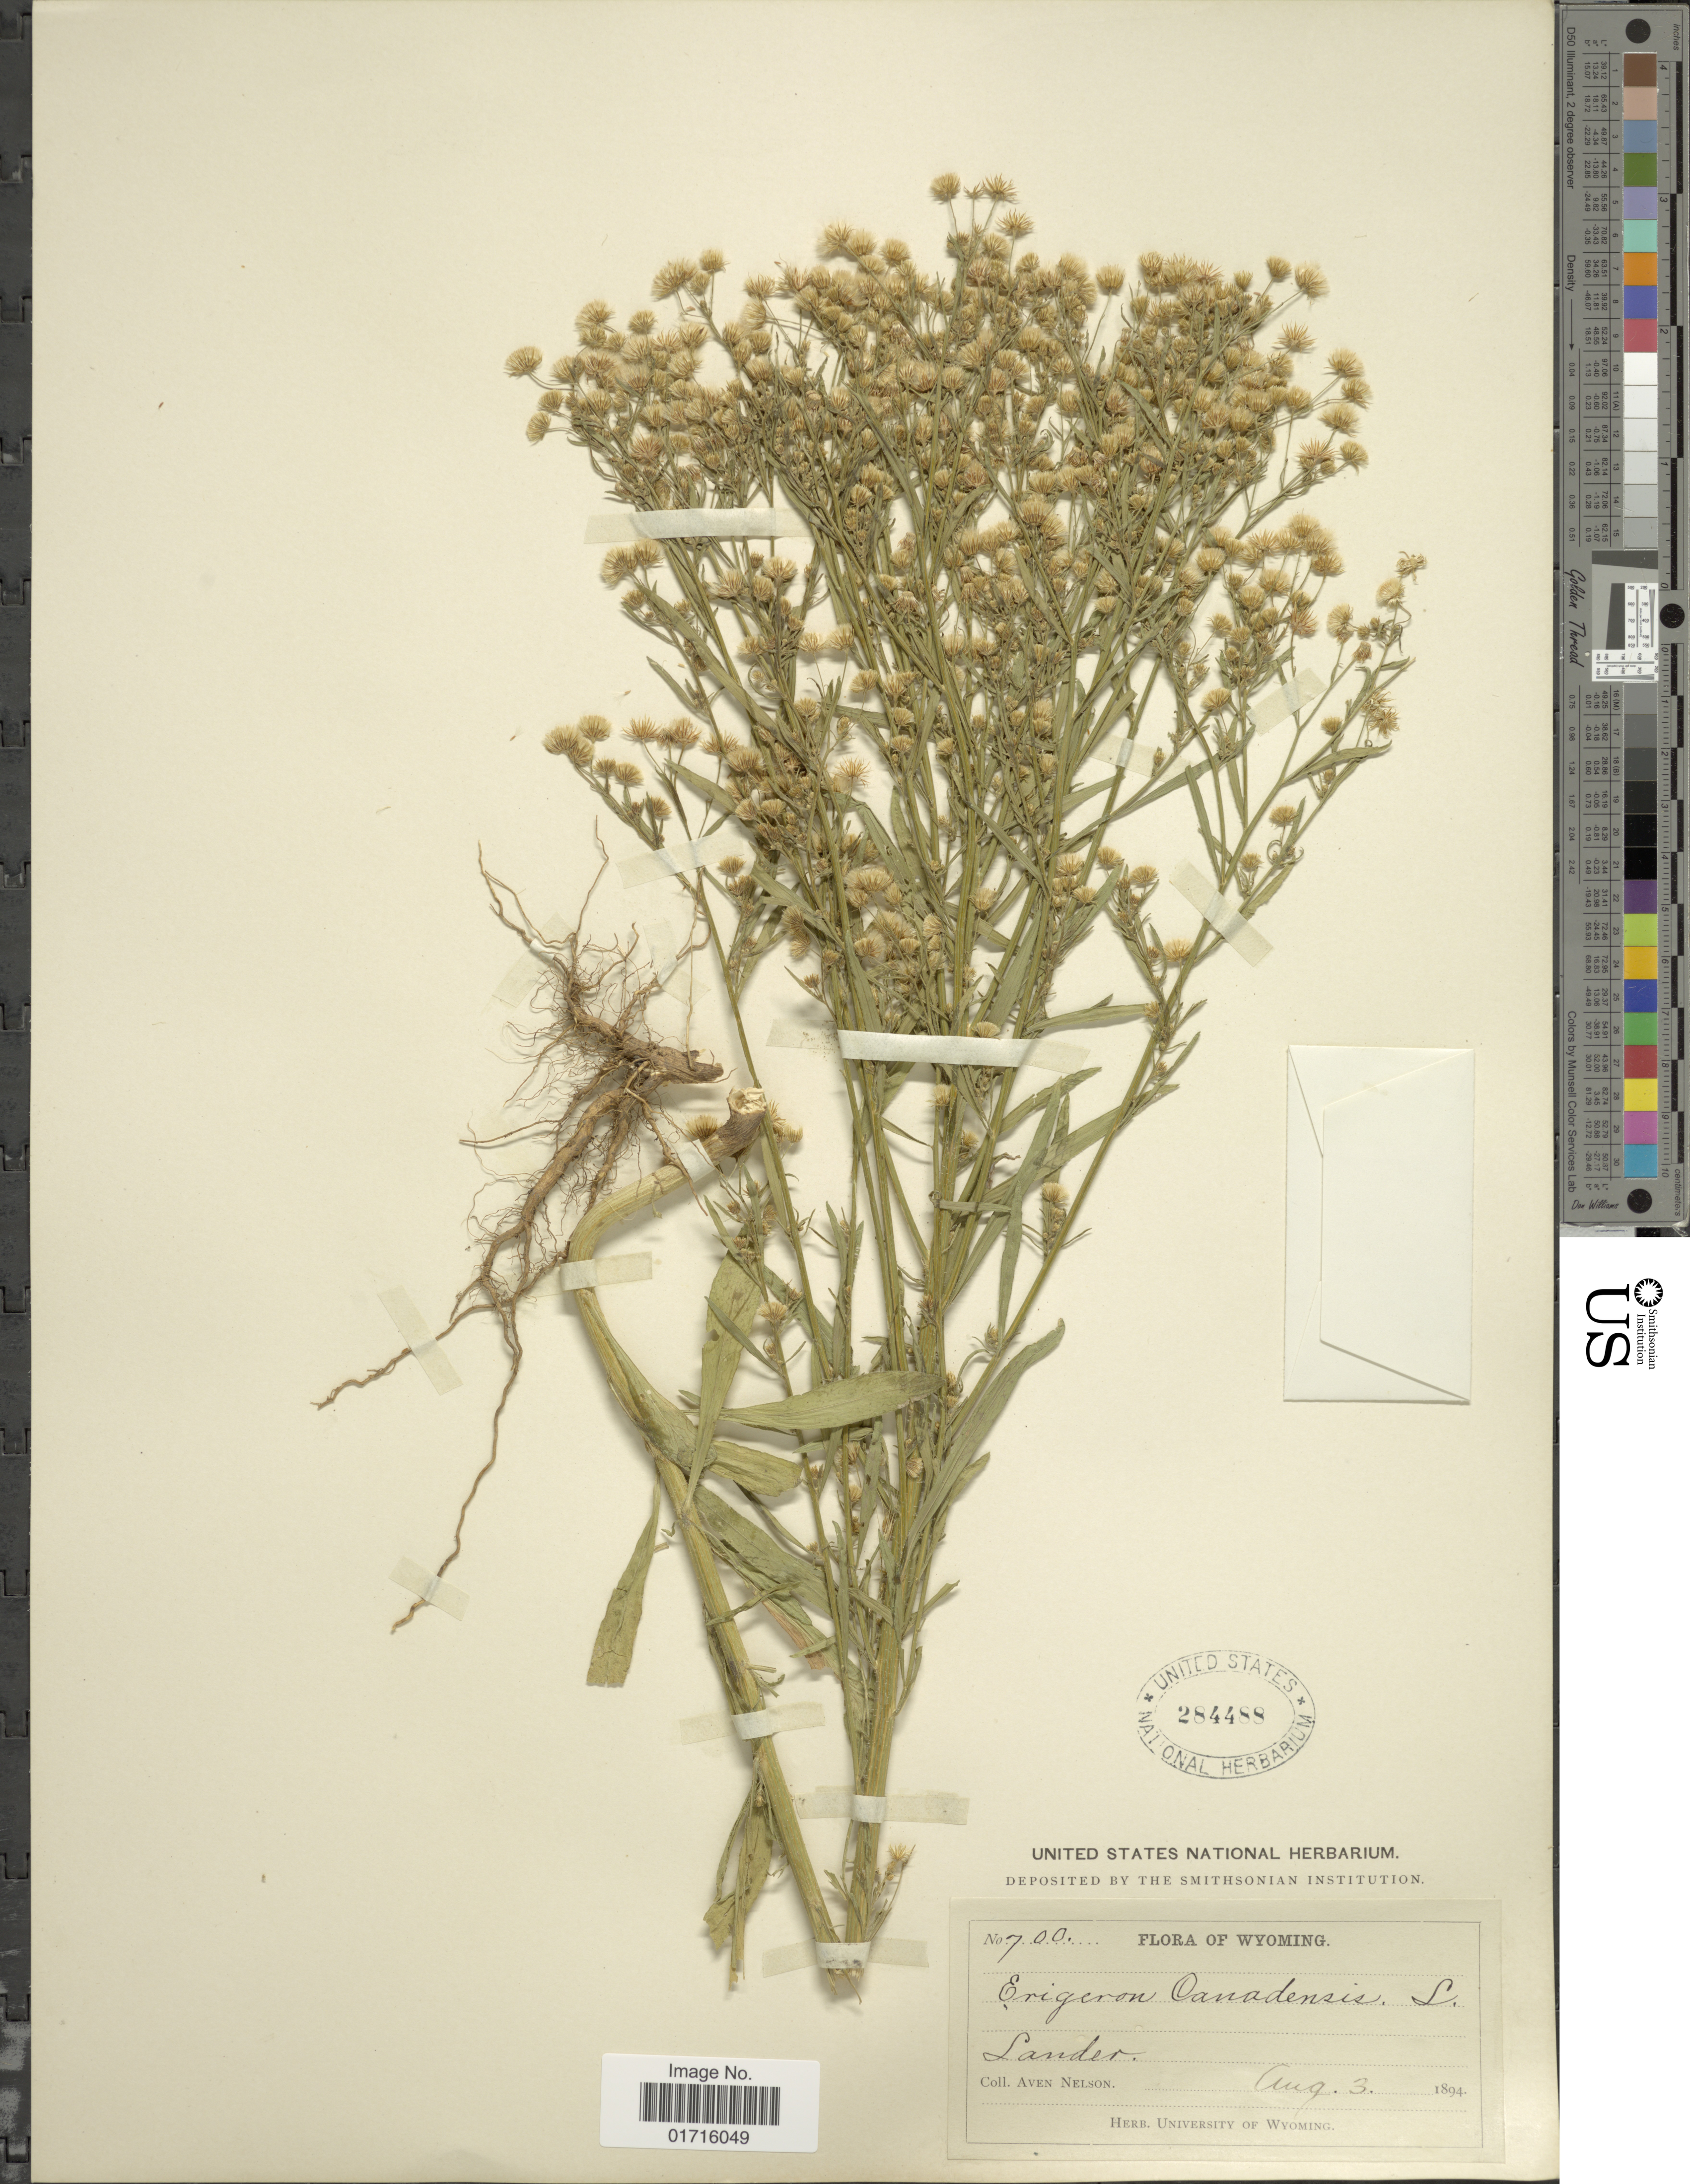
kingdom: Plantae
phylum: Tracheophyta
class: Magnoliopsida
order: Asterales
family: Asteraceae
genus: Conyza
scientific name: Conyza canadensis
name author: (L.) Cronq.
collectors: A. Nelson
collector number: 700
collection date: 1894-08-03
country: United States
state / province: Wyoming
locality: Lander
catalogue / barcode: US 284488